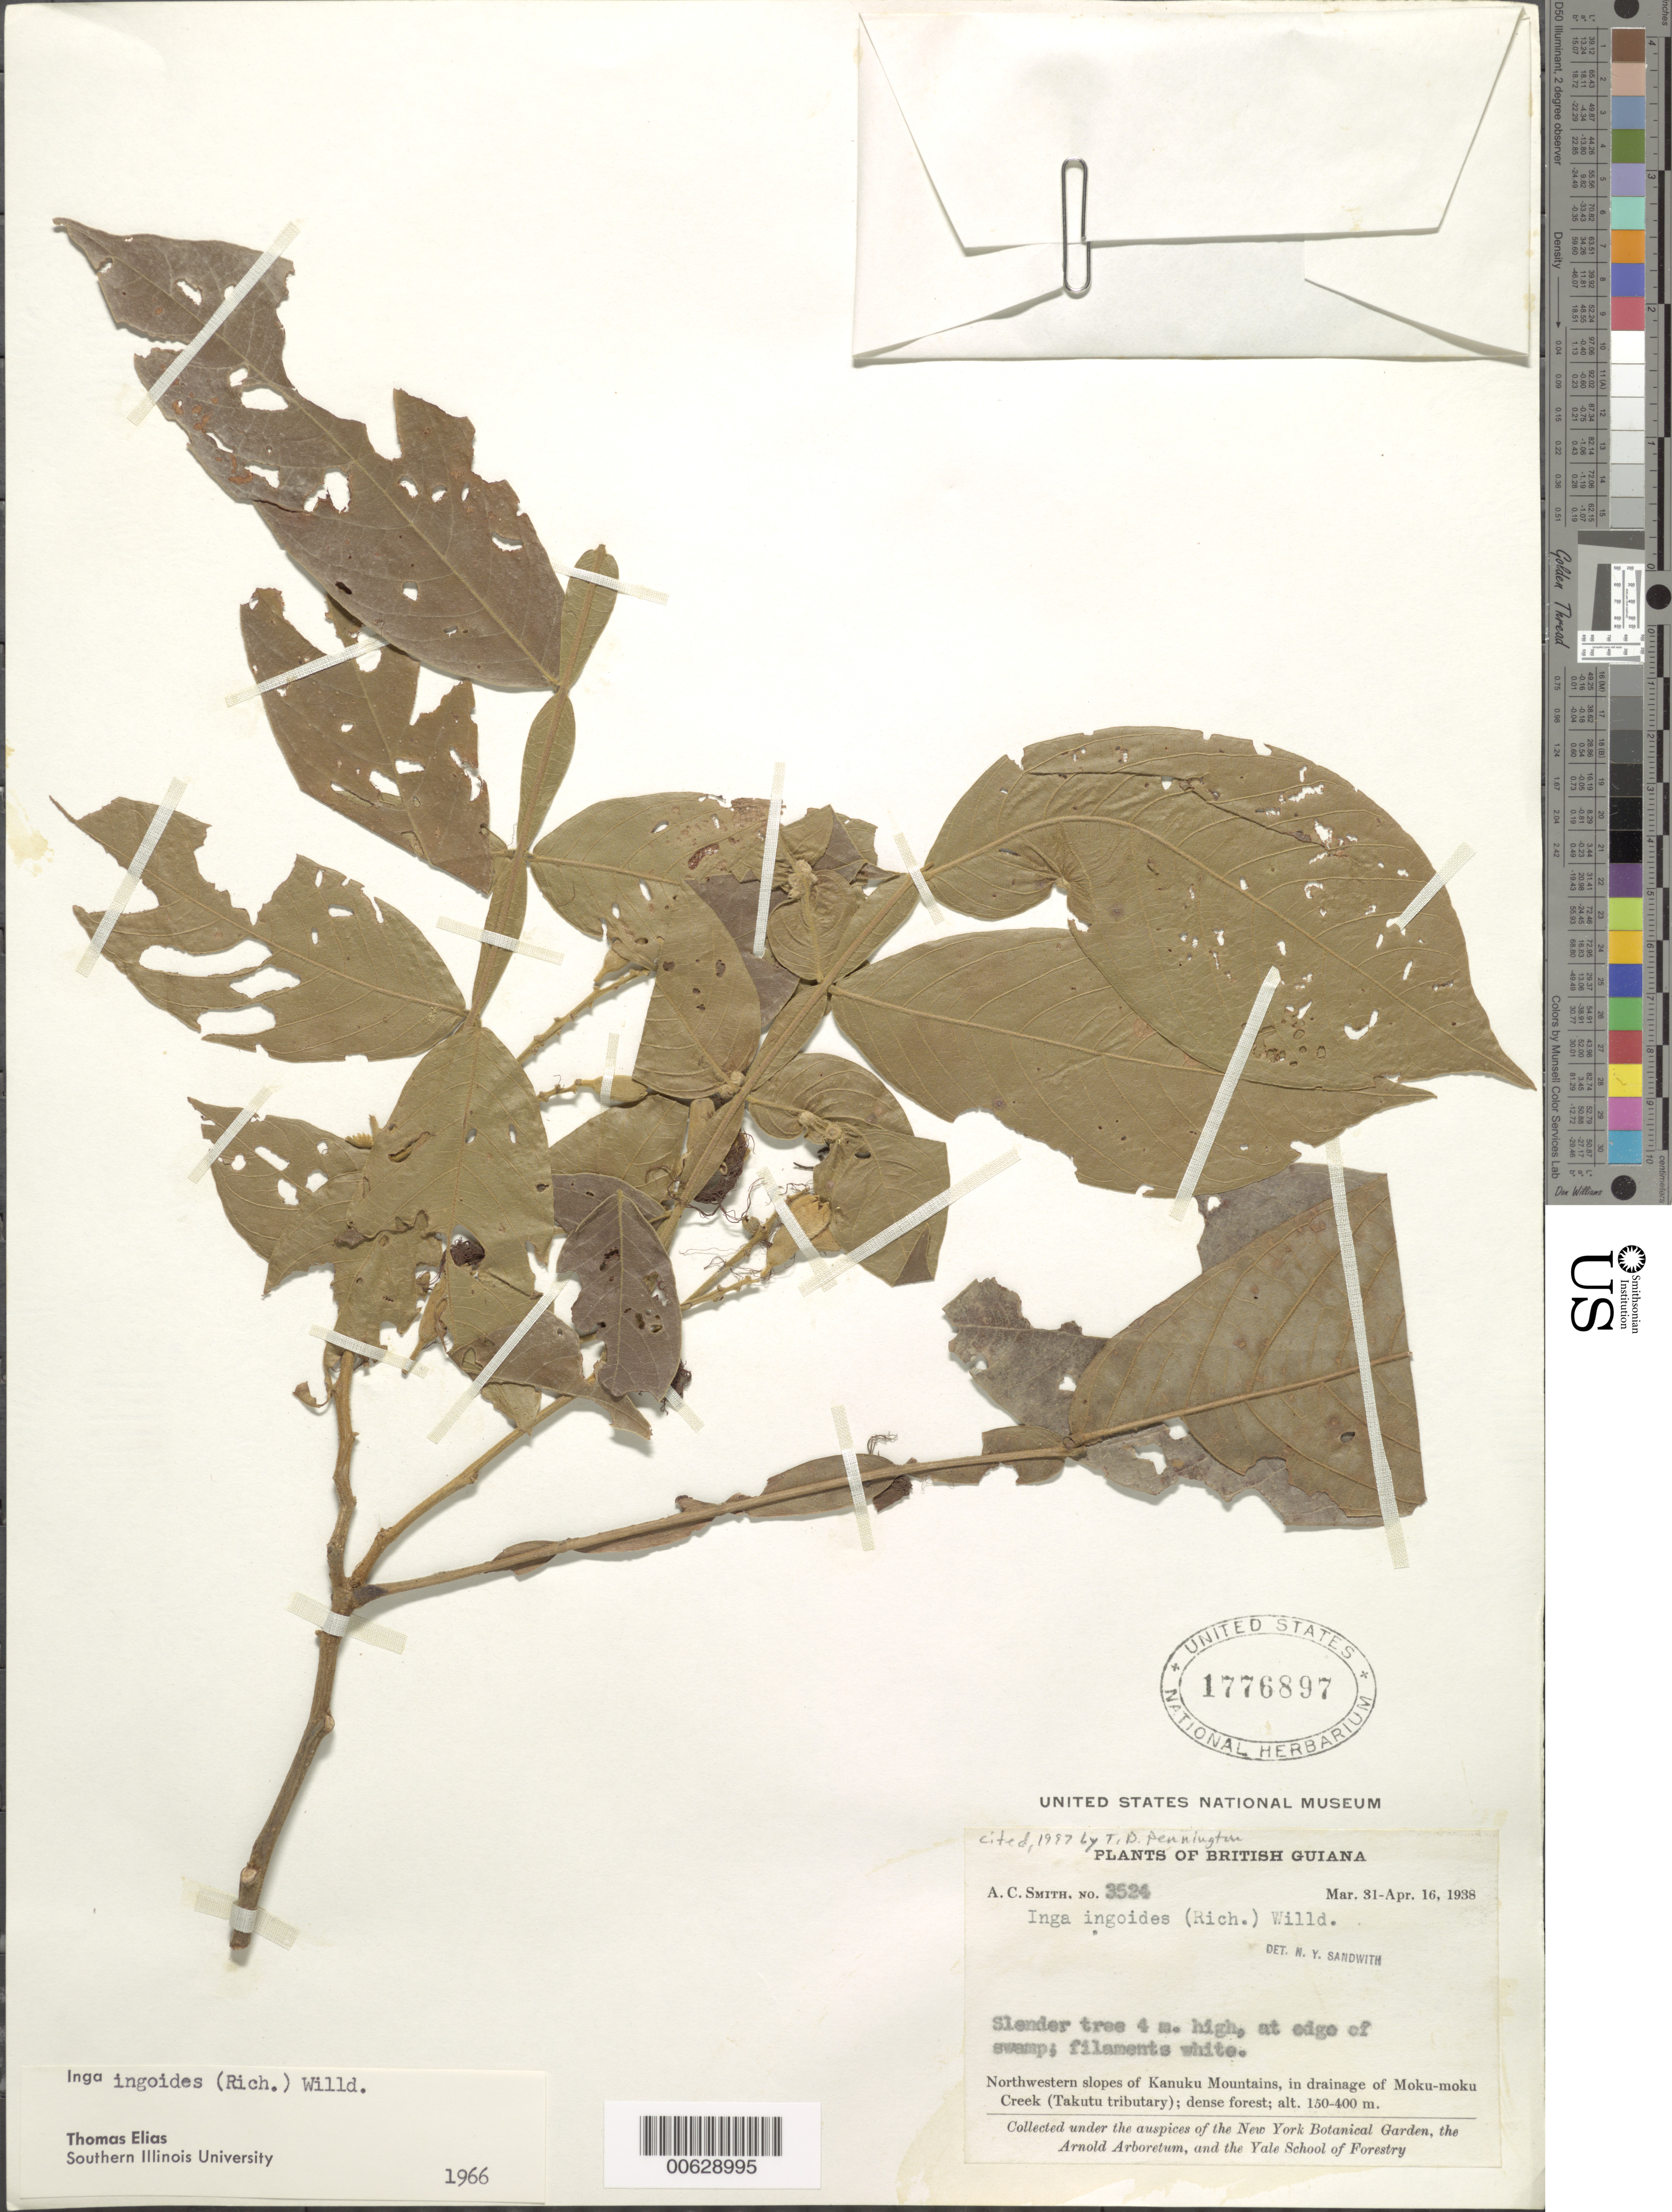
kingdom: Plantae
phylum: Tracheophyta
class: Magnoliopsida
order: Fabales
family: Fabaceae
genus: Inga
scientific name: Inga ingoides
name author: (Rich.) Willd.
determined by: Elias, Thomas S.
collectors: A. C. Smith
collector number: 3524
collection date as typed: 31-Mar-38 to 16-Apr-38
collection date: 1938-03-31/1938-04-16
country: Guyana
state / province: U. Takutu-U. Essequibo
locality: Kanuku Mts., NW slopes, in drainage of Moku-moku Creek (Takutu tributary)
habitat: Edge of swamp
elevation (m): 150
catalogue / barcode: US 1776897